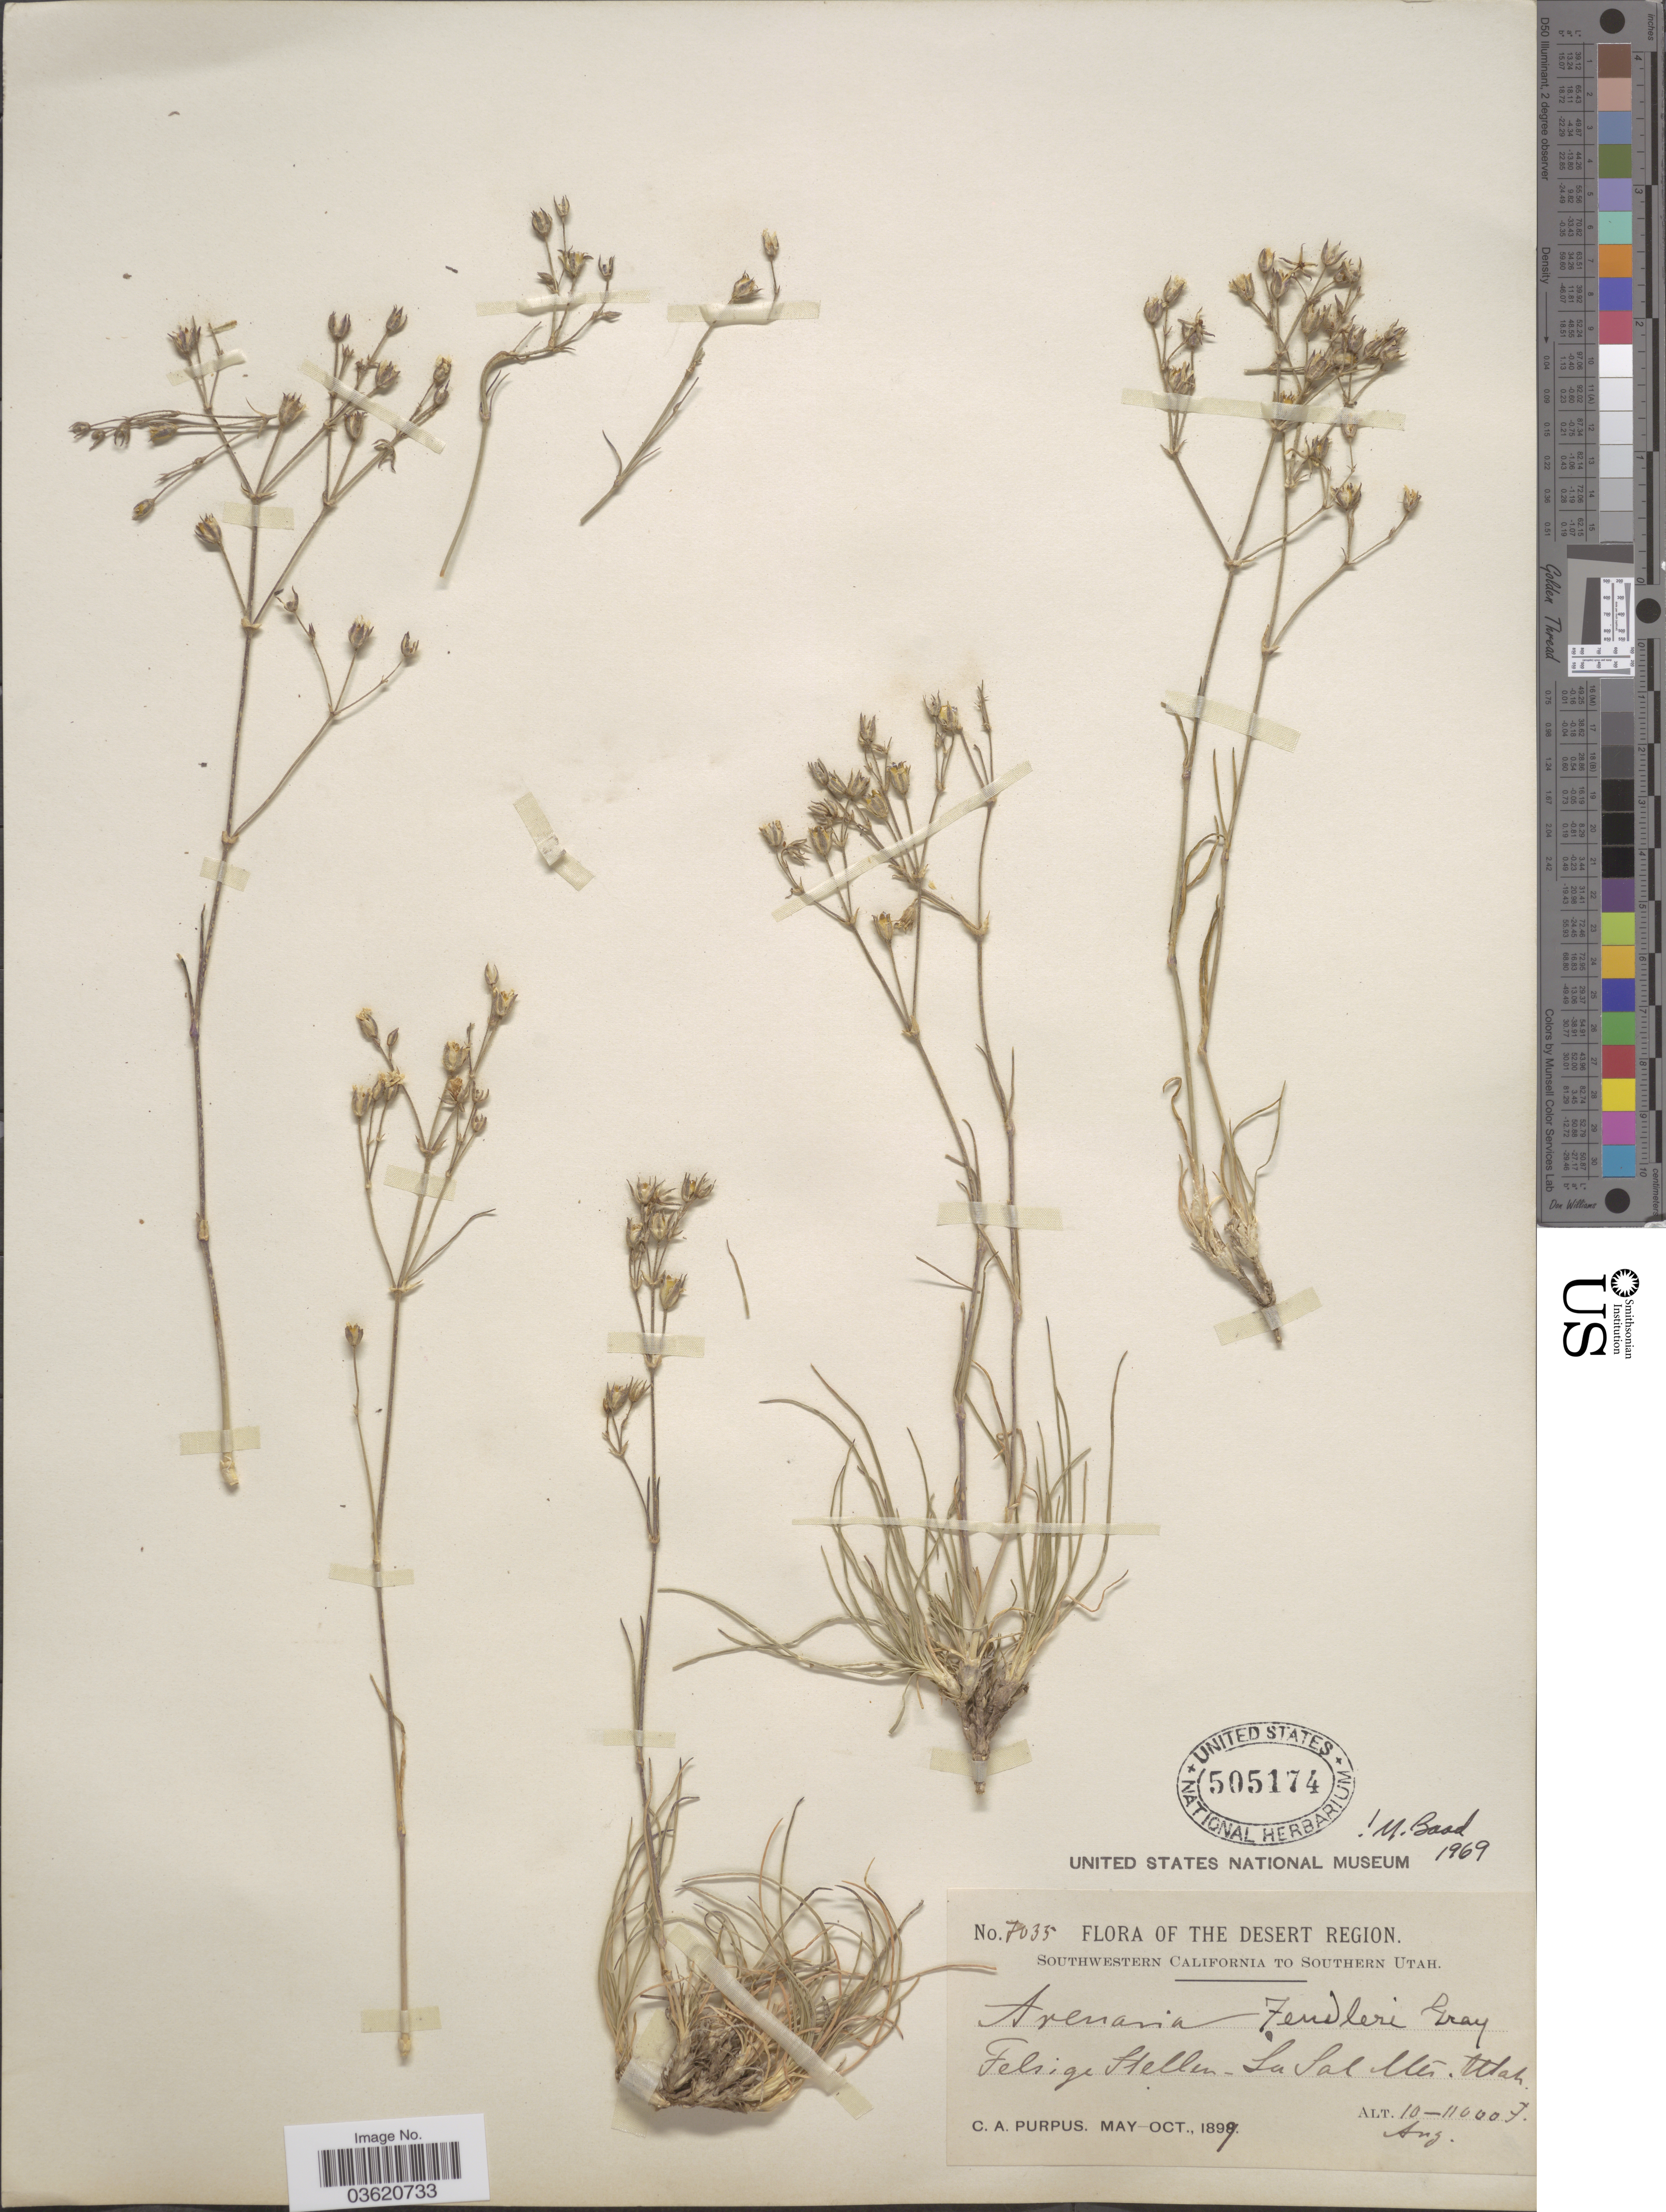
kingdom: Plantae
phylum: Tracheophyta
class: Magnoliopsida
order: Caryophyllales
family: Caryophyllaceae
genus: Eremogone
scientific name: Eremogone fendleri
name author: (A. Gray) Ikonn.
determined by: U.S. National Herbarium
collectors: C. A. Purpus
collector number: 7035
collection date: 1899-08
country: United States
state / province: Utah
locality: The Desert Region. Southern Utah. Felsige Stellen - La Sal Mts.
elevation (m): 3048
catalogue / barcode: US 505174